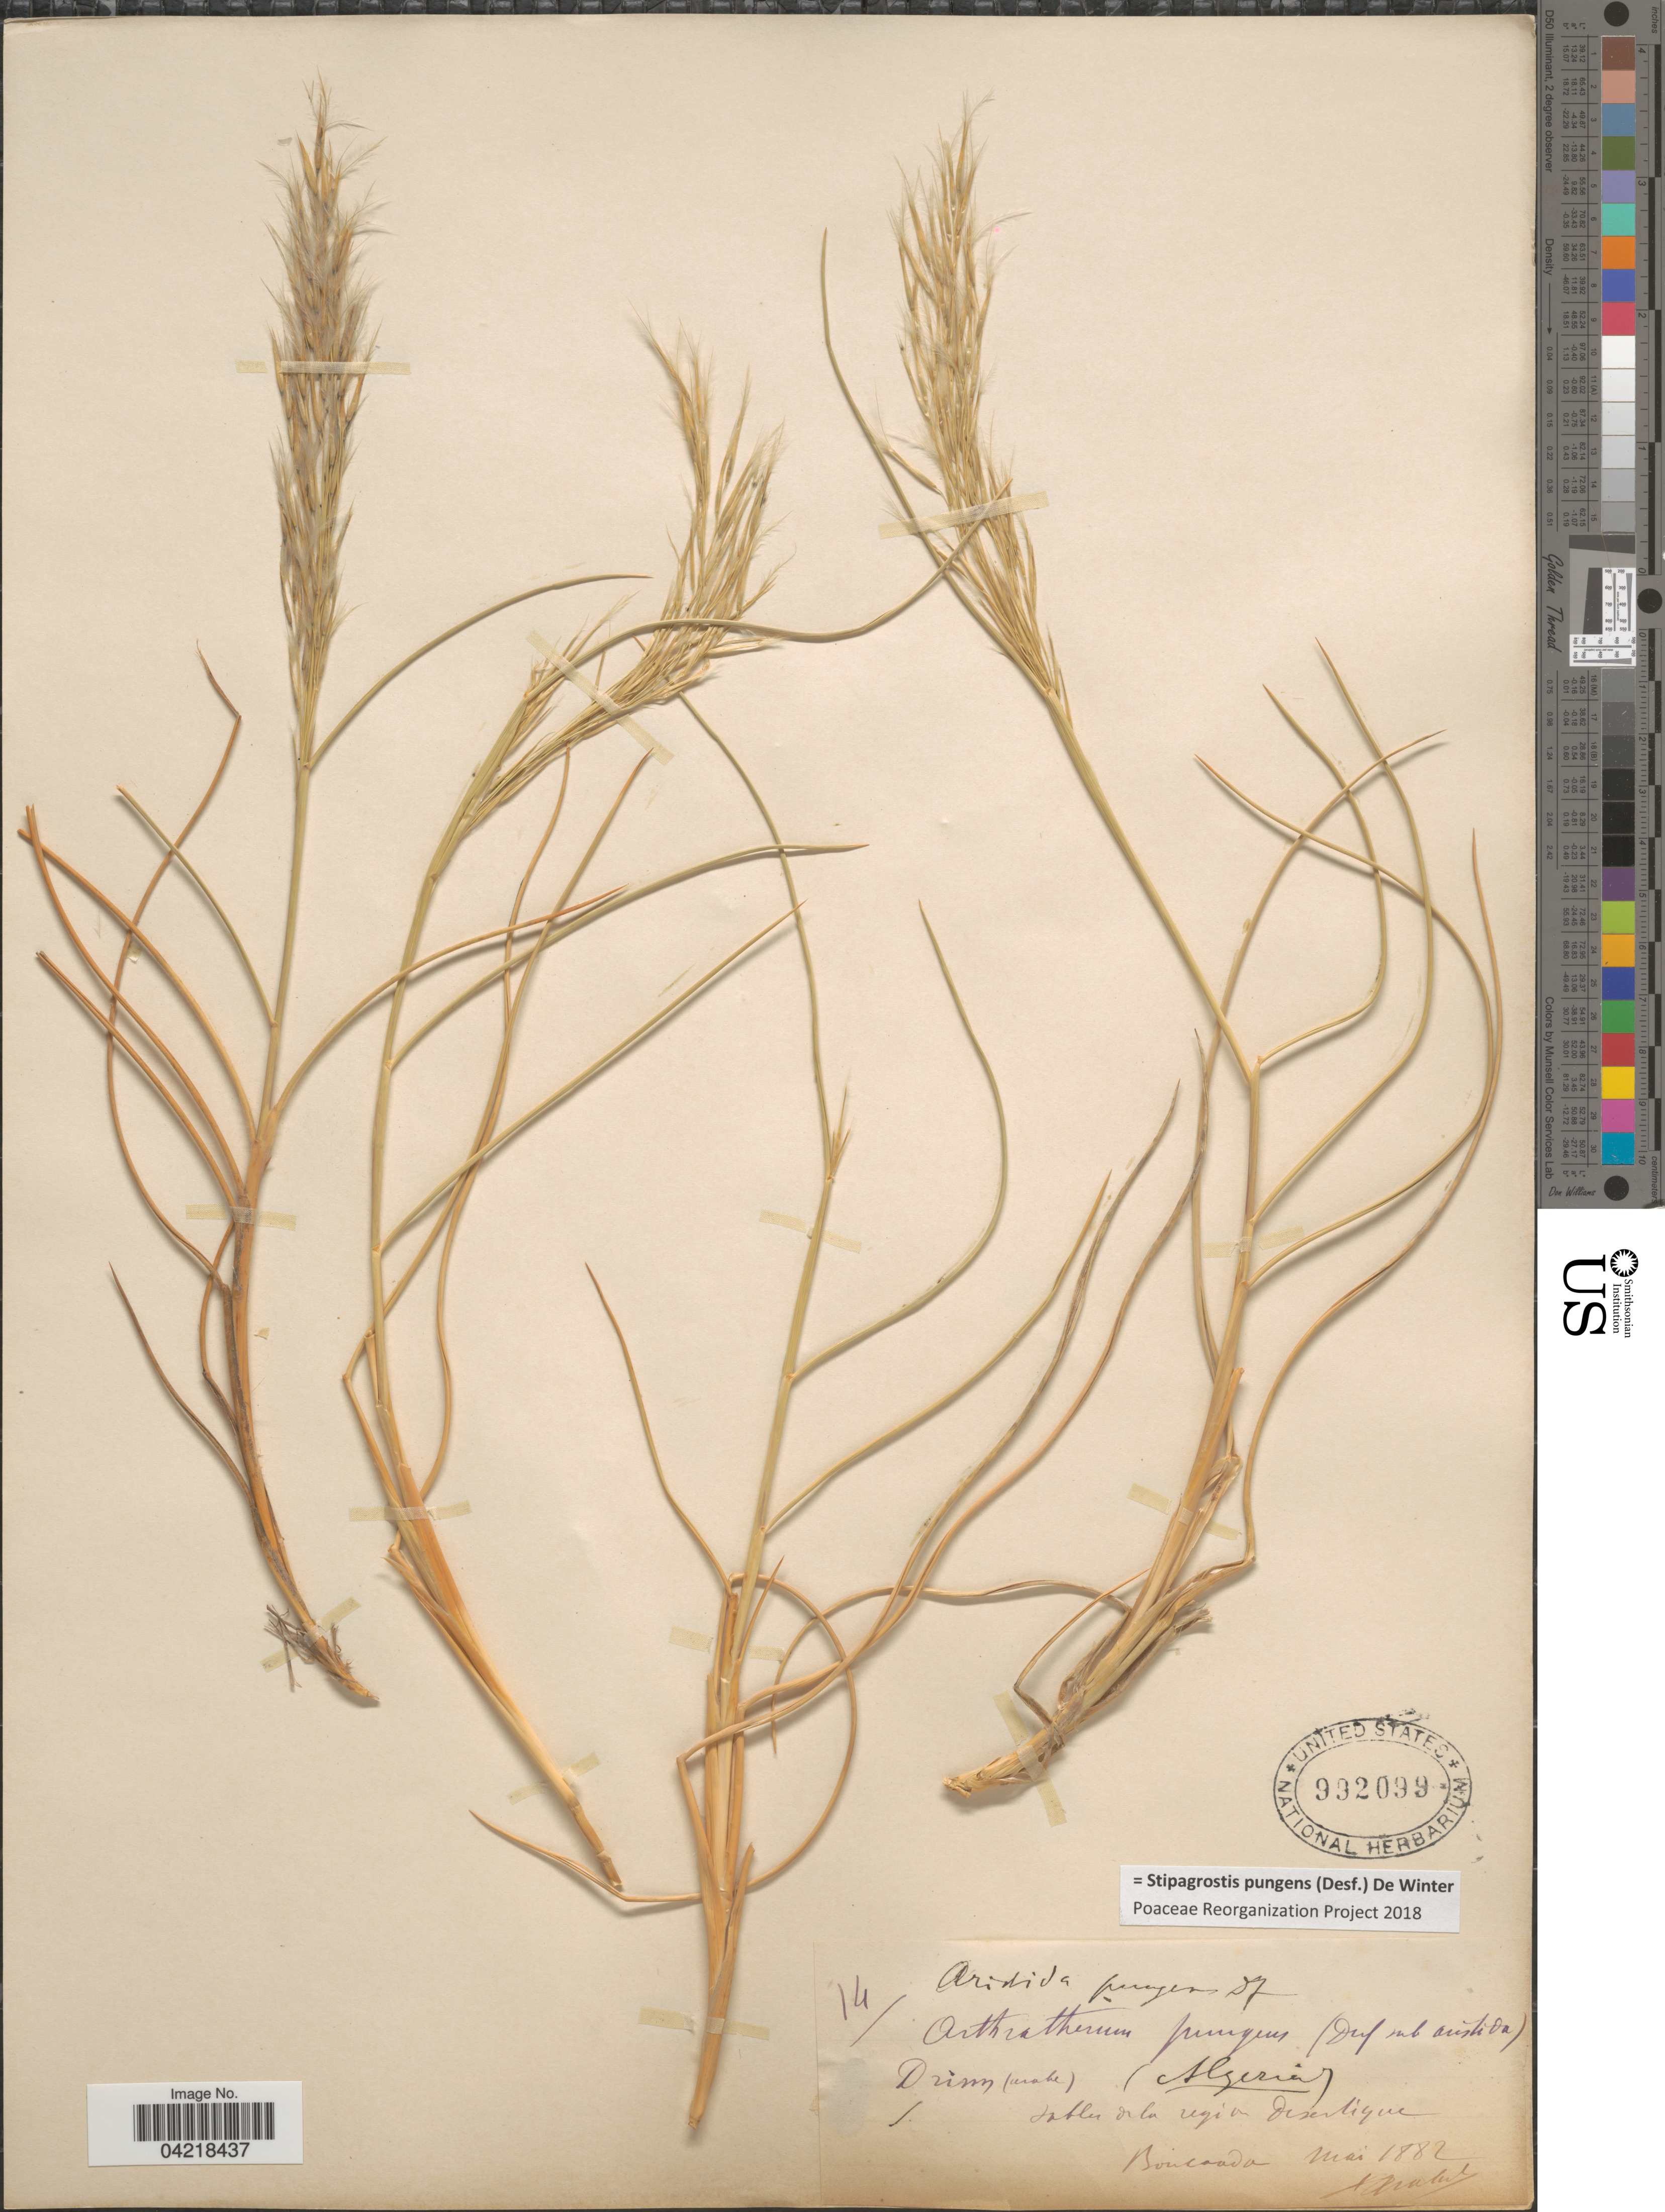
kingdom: Plantae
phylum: Tracheophyta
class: Liliopsida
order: Poales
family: Poaceae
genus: Stipagrostis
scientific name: Stipagrostis pungens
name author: (Desf.) De Winter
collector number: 14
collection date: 1882-05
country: Algeria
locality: Drinn (Arake). Sables de la region desertique. Bounchada.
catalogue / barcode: US 992099